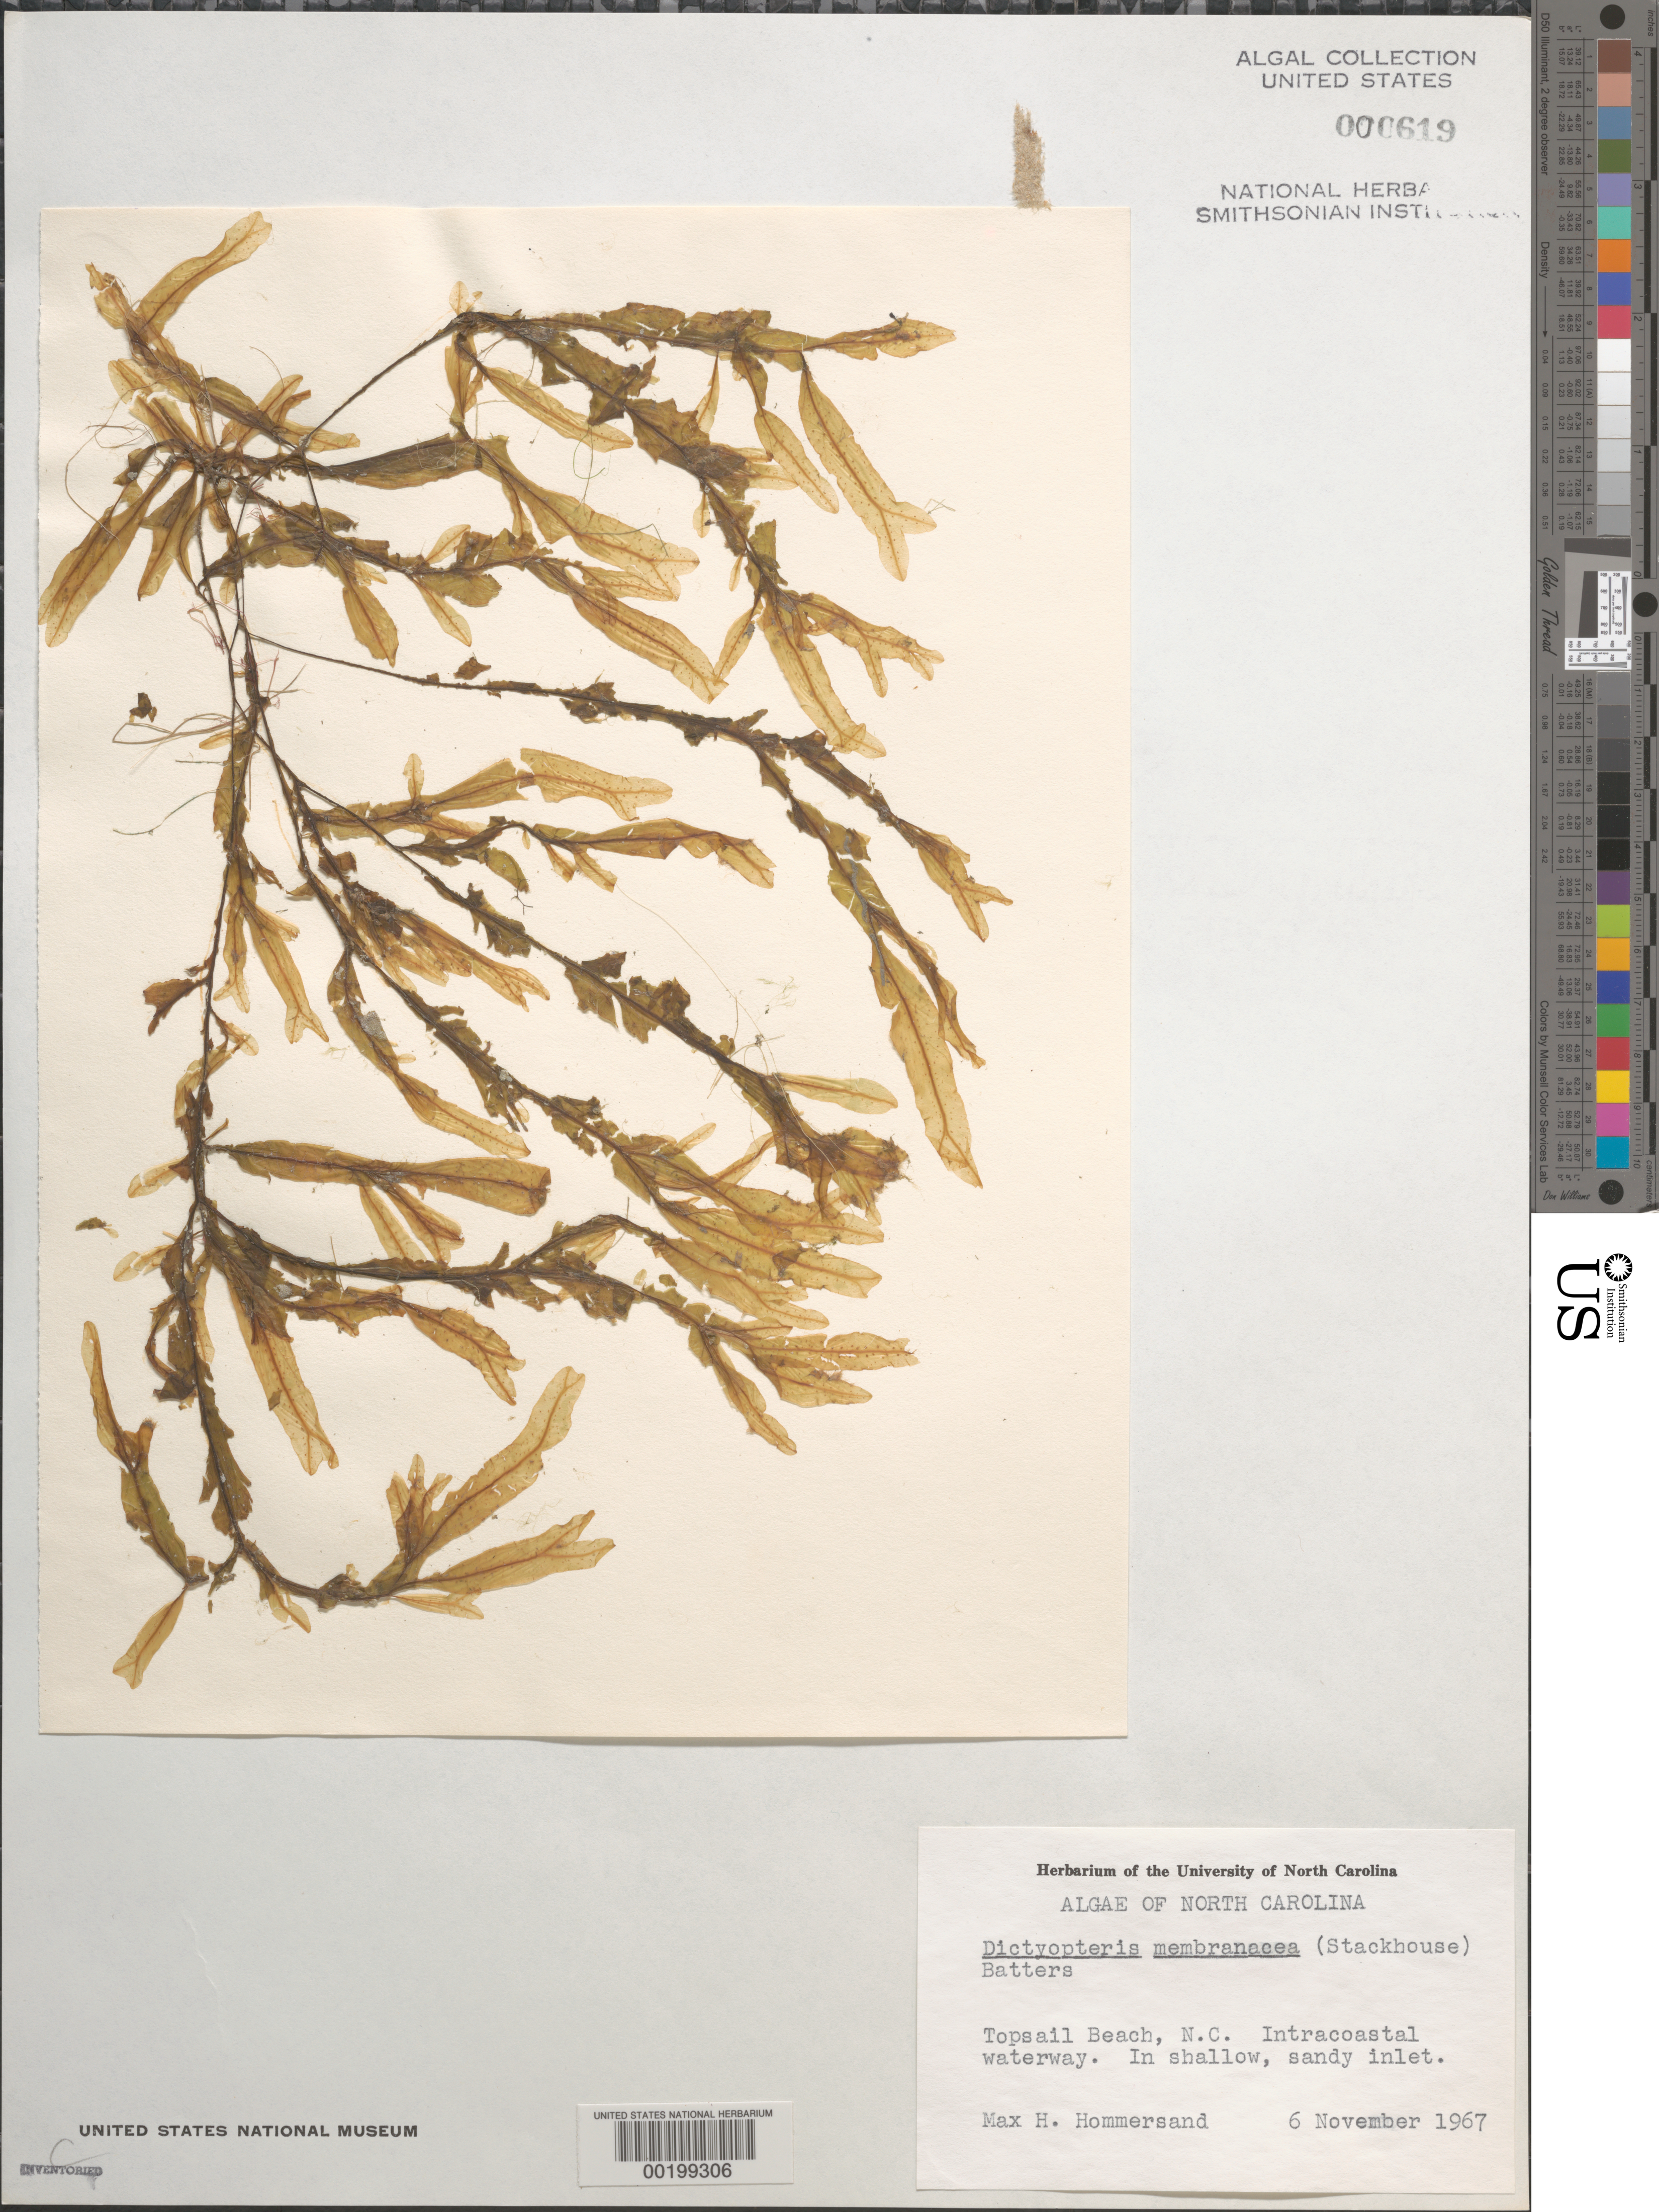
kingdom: Chromista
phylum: Ochrophyta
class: Phaeophyceae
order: Dictyotales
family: Dictyotaceae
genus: Dictyopteris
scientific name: Dictyopteris polypodioides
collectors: M. H. Hommersand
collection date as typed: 06 Nov 1967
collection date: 1967-11-06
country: United States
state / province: North Carolina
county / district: Onslow County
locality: Topsail Beach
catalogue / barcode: US 619